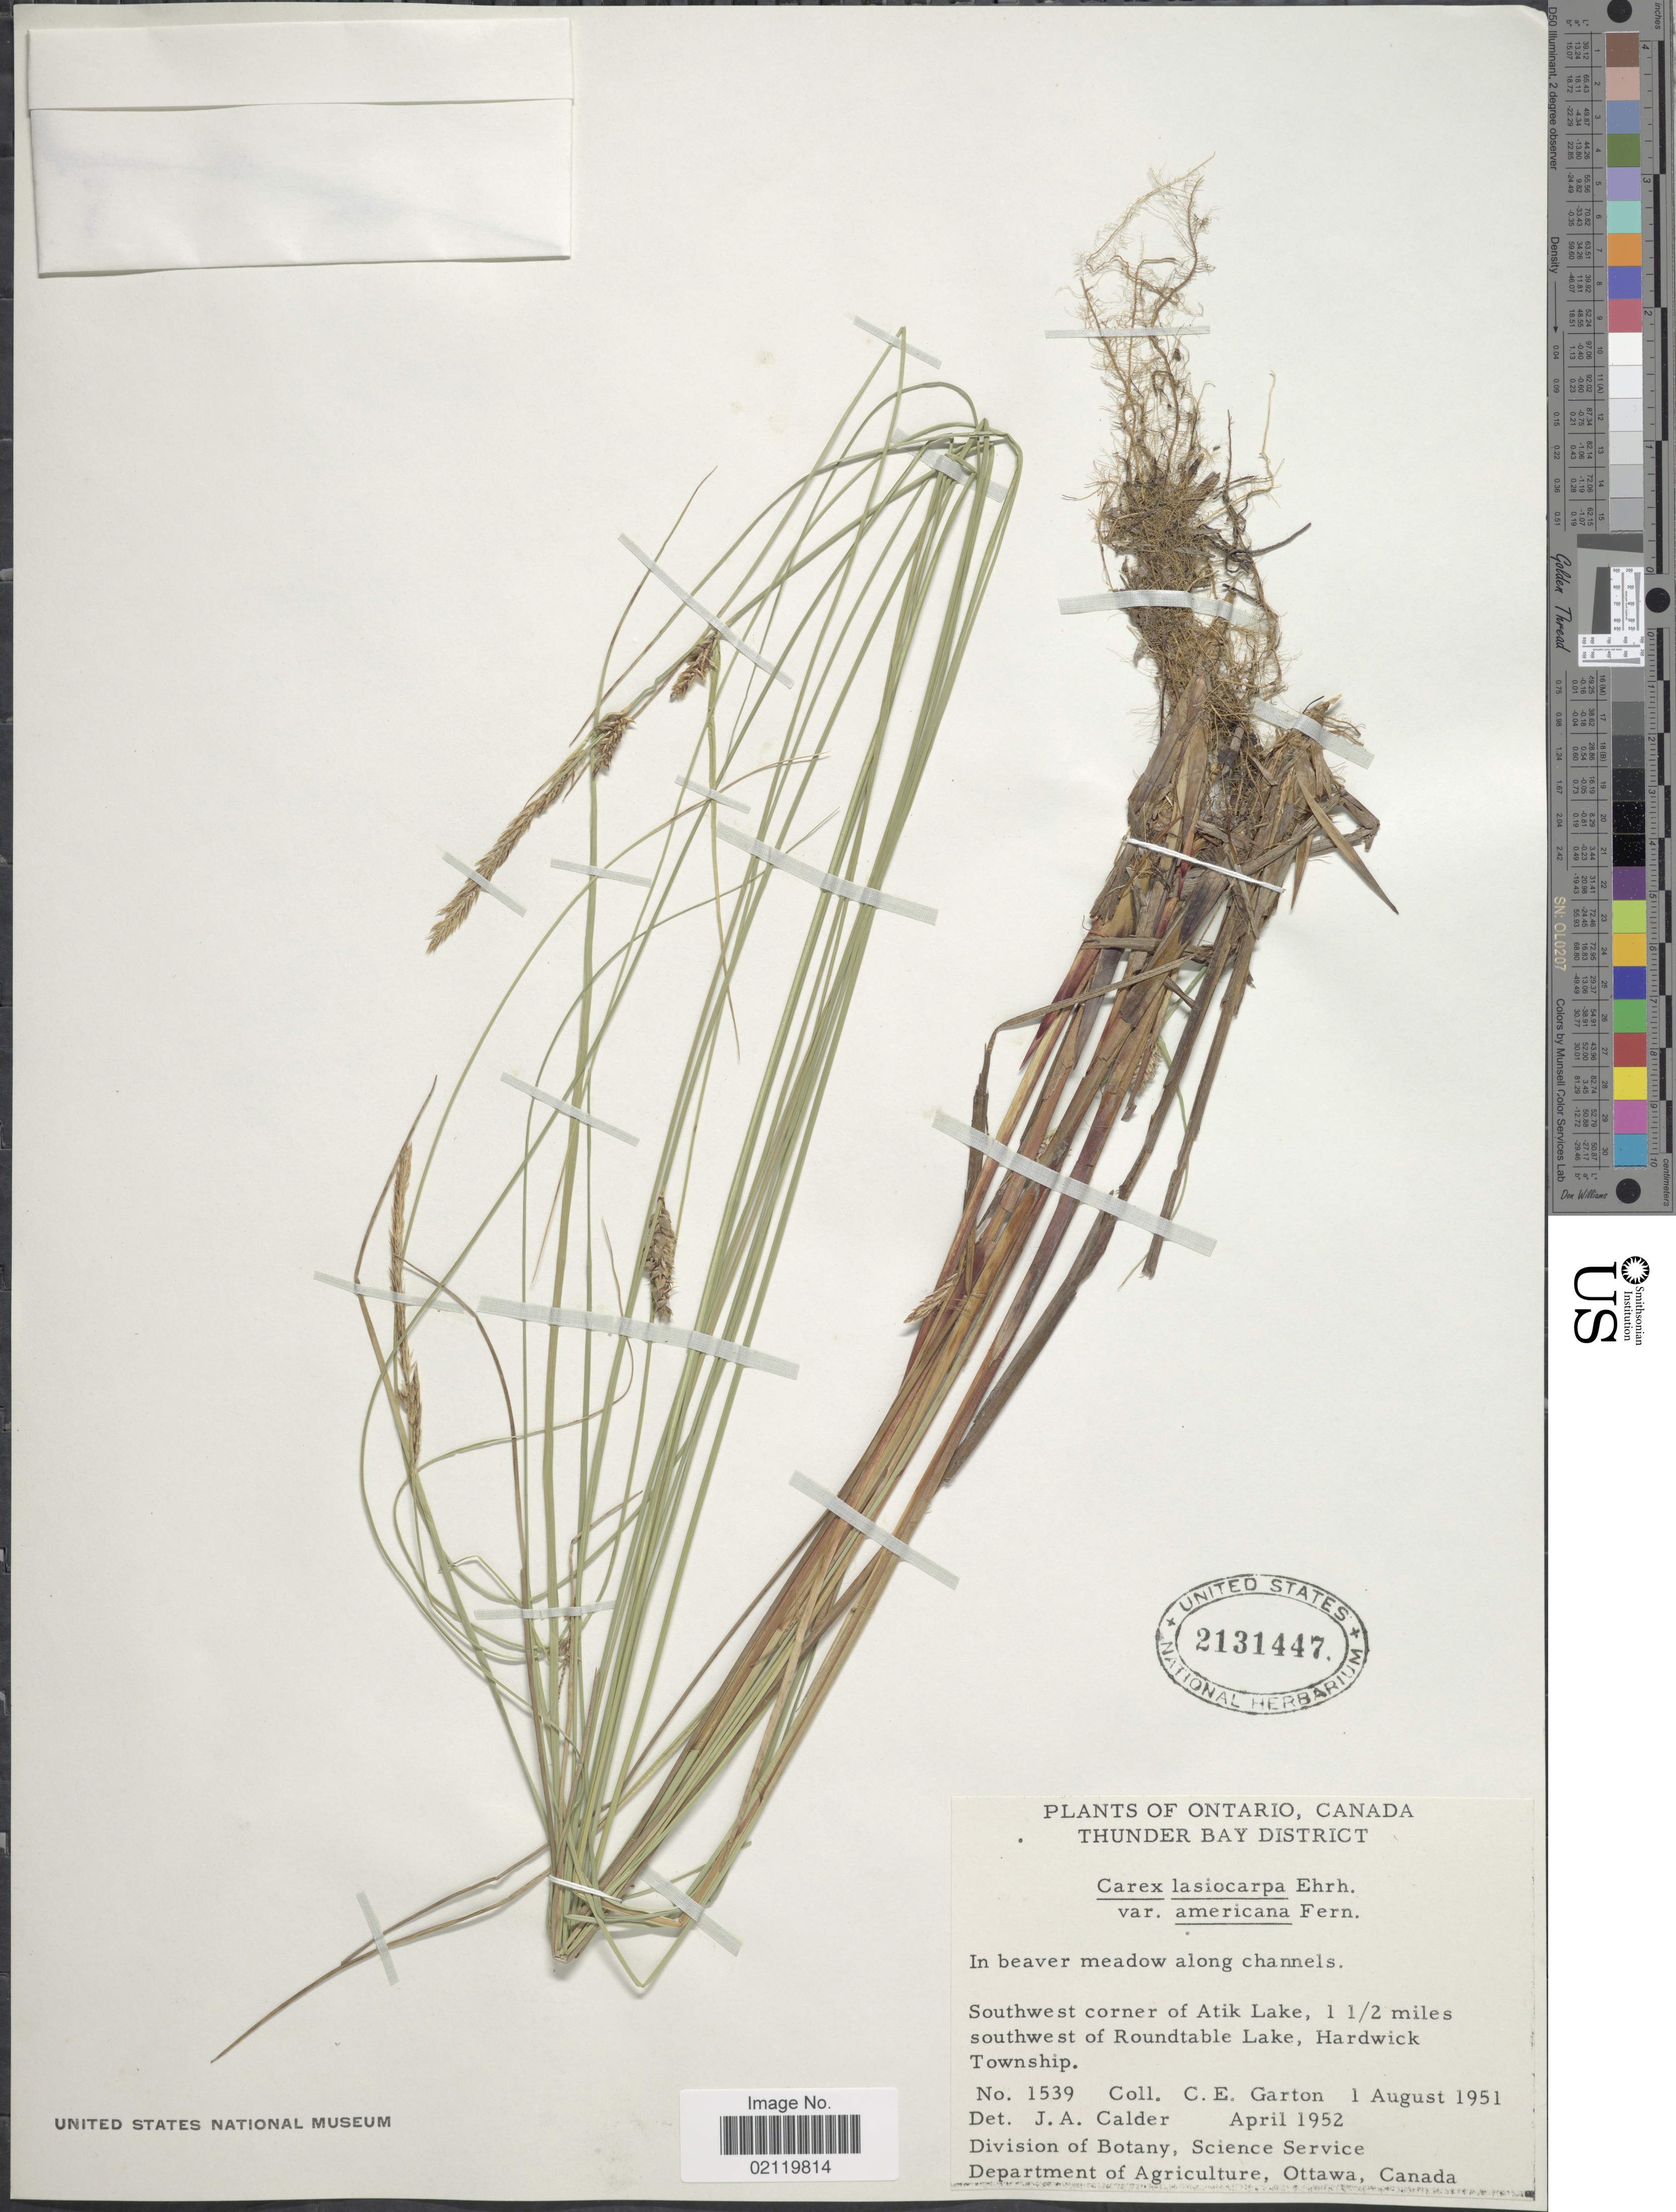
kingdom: Plantae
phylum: Tracheophyta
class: Liliopsida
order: Poales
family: Cyperaceae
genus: Carex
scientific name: Carex lasiocarpa var. americana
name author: Fernald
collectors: C. E. Garton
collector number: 1539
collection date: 1951-08-01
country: Canada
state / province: Ontario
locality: Thunder Bay District. In beaver meadow along channels. Southwest corner of Atik Lake, 1 1/2 miles southwest of Roundtable Lake, Hardwick Township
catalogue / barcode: US 2131447